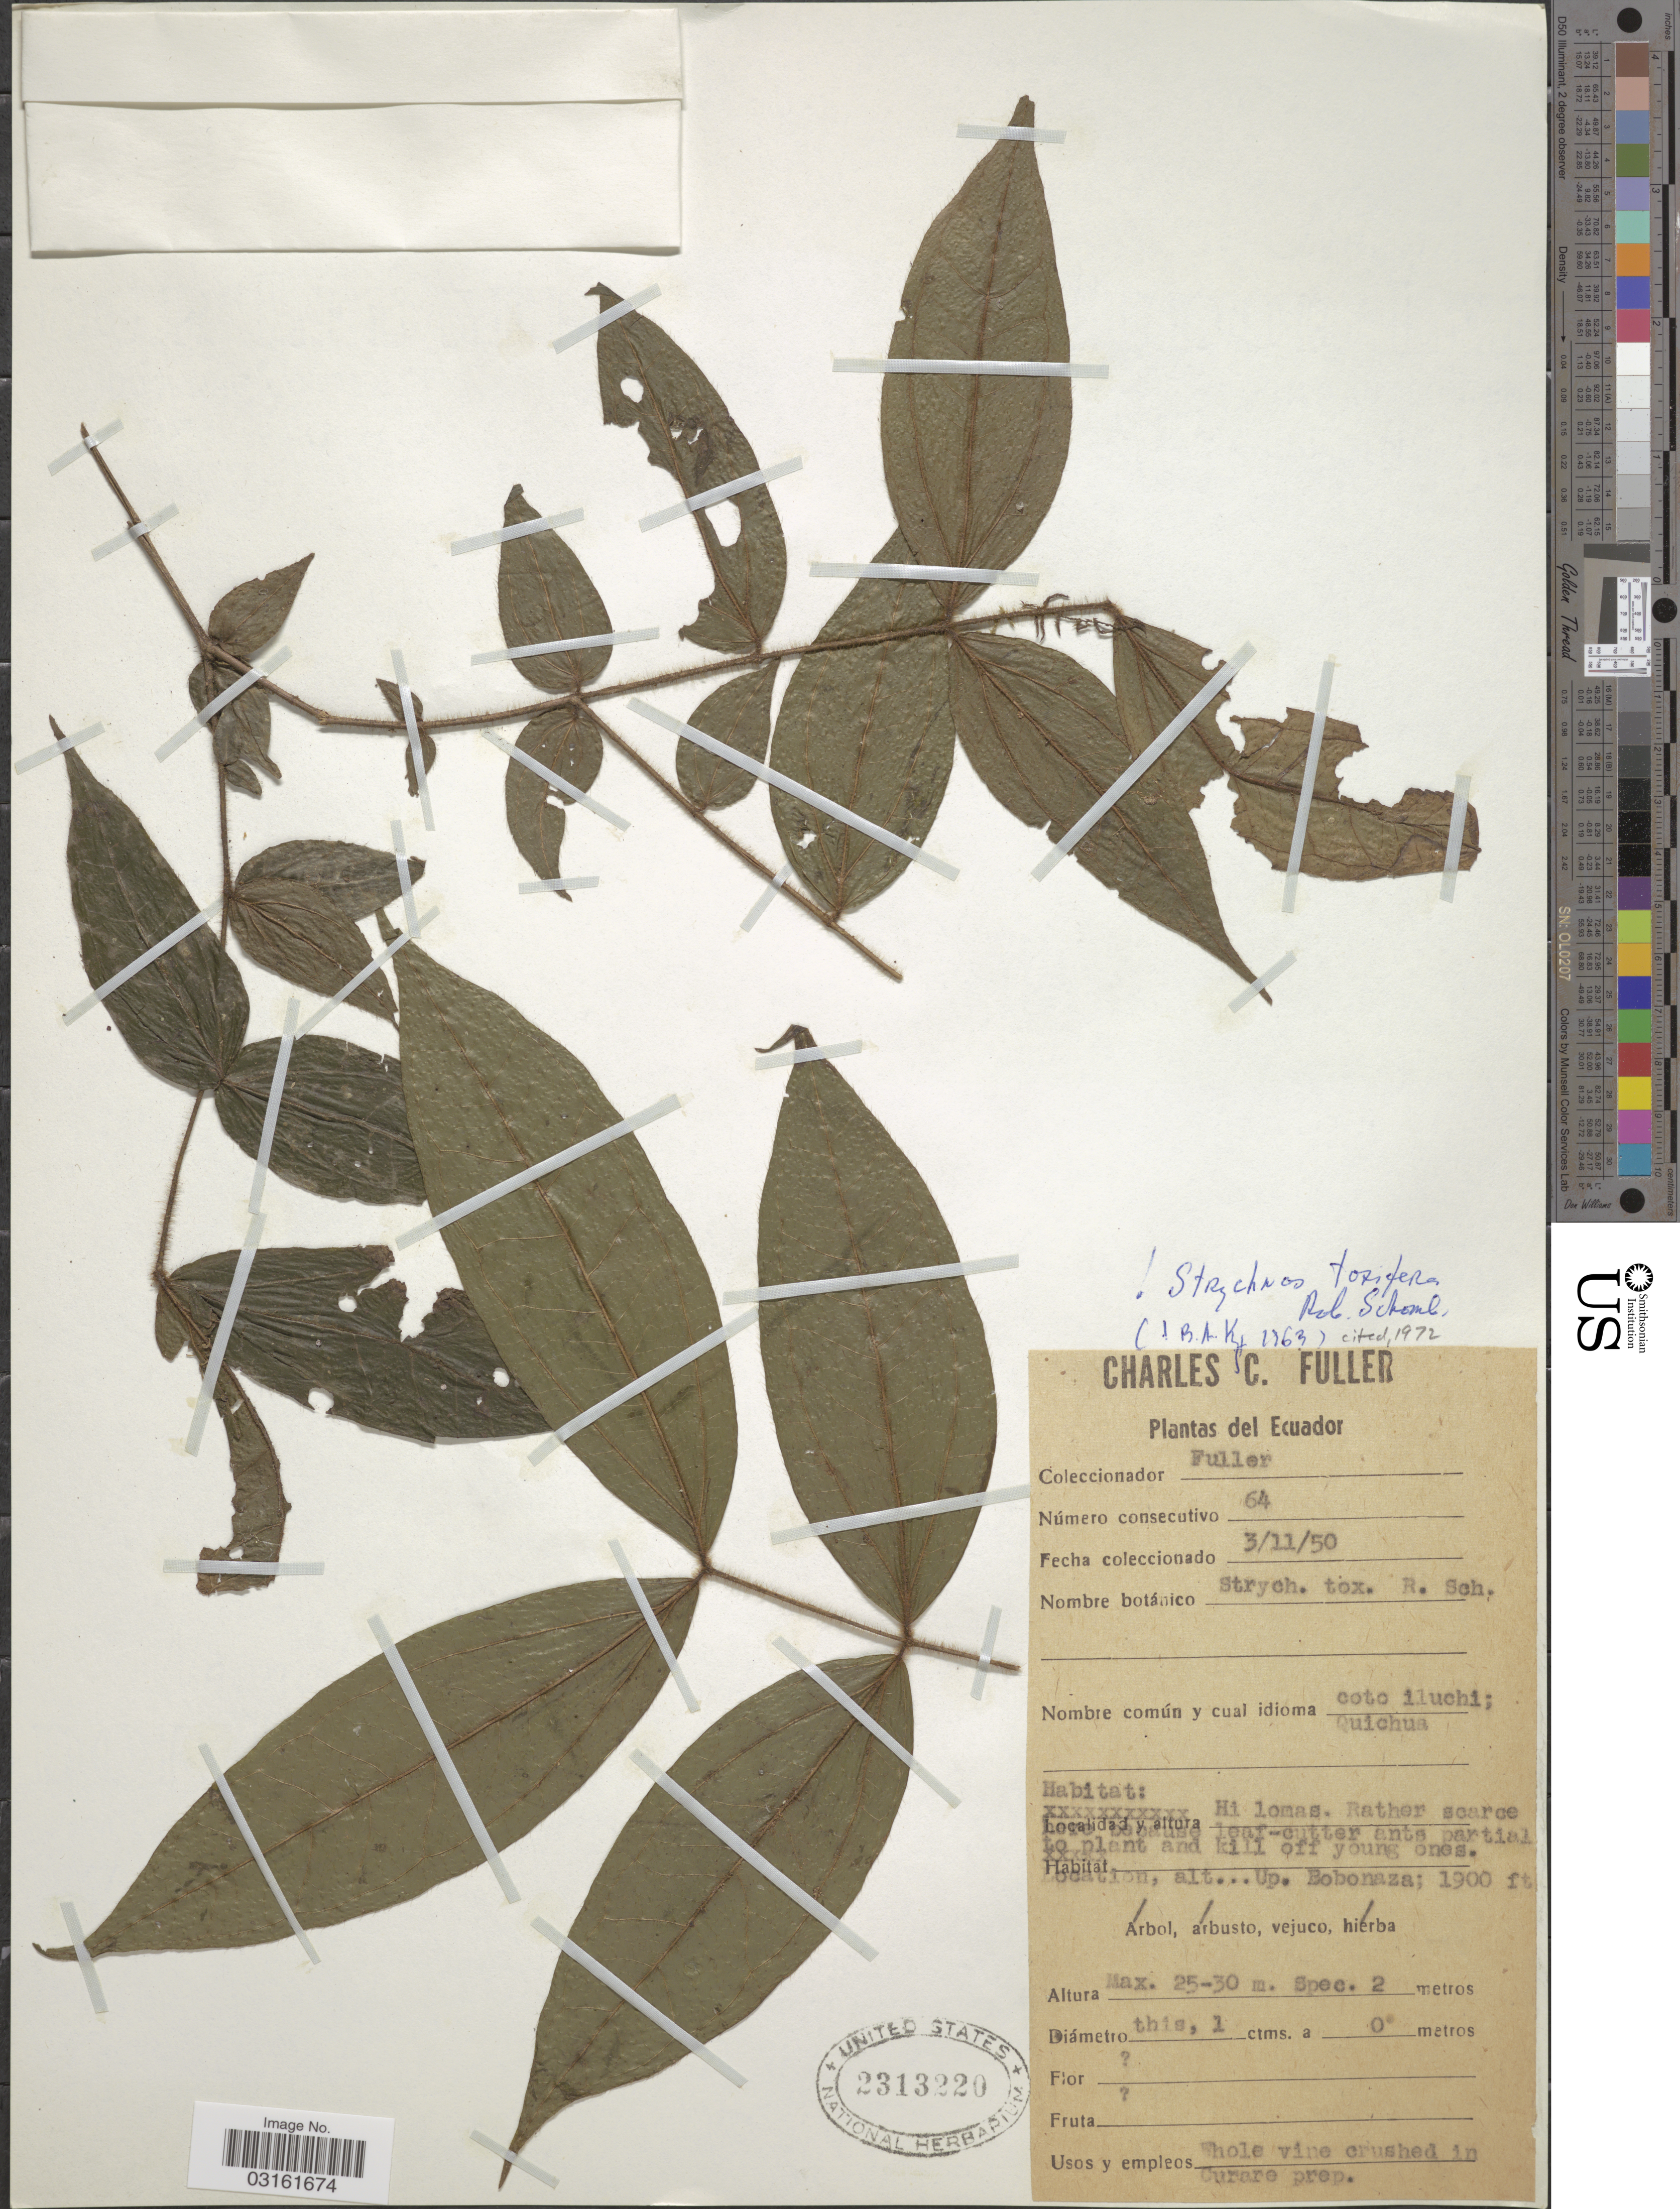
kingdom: Plantae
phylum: Tracheophyta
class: Magnoliopsida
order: Gentianales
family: Loganiaceae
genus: Strychnos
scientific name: Strychnos toxifera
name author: R.H. Schomb. ex Benth.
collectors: C. Fuller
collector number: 64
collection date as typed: Transcribed d/m/y: 3/11/50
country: Ecuador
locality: Hi lomas. Up. Bobonaza.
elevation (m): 579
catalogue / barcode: US 2313220